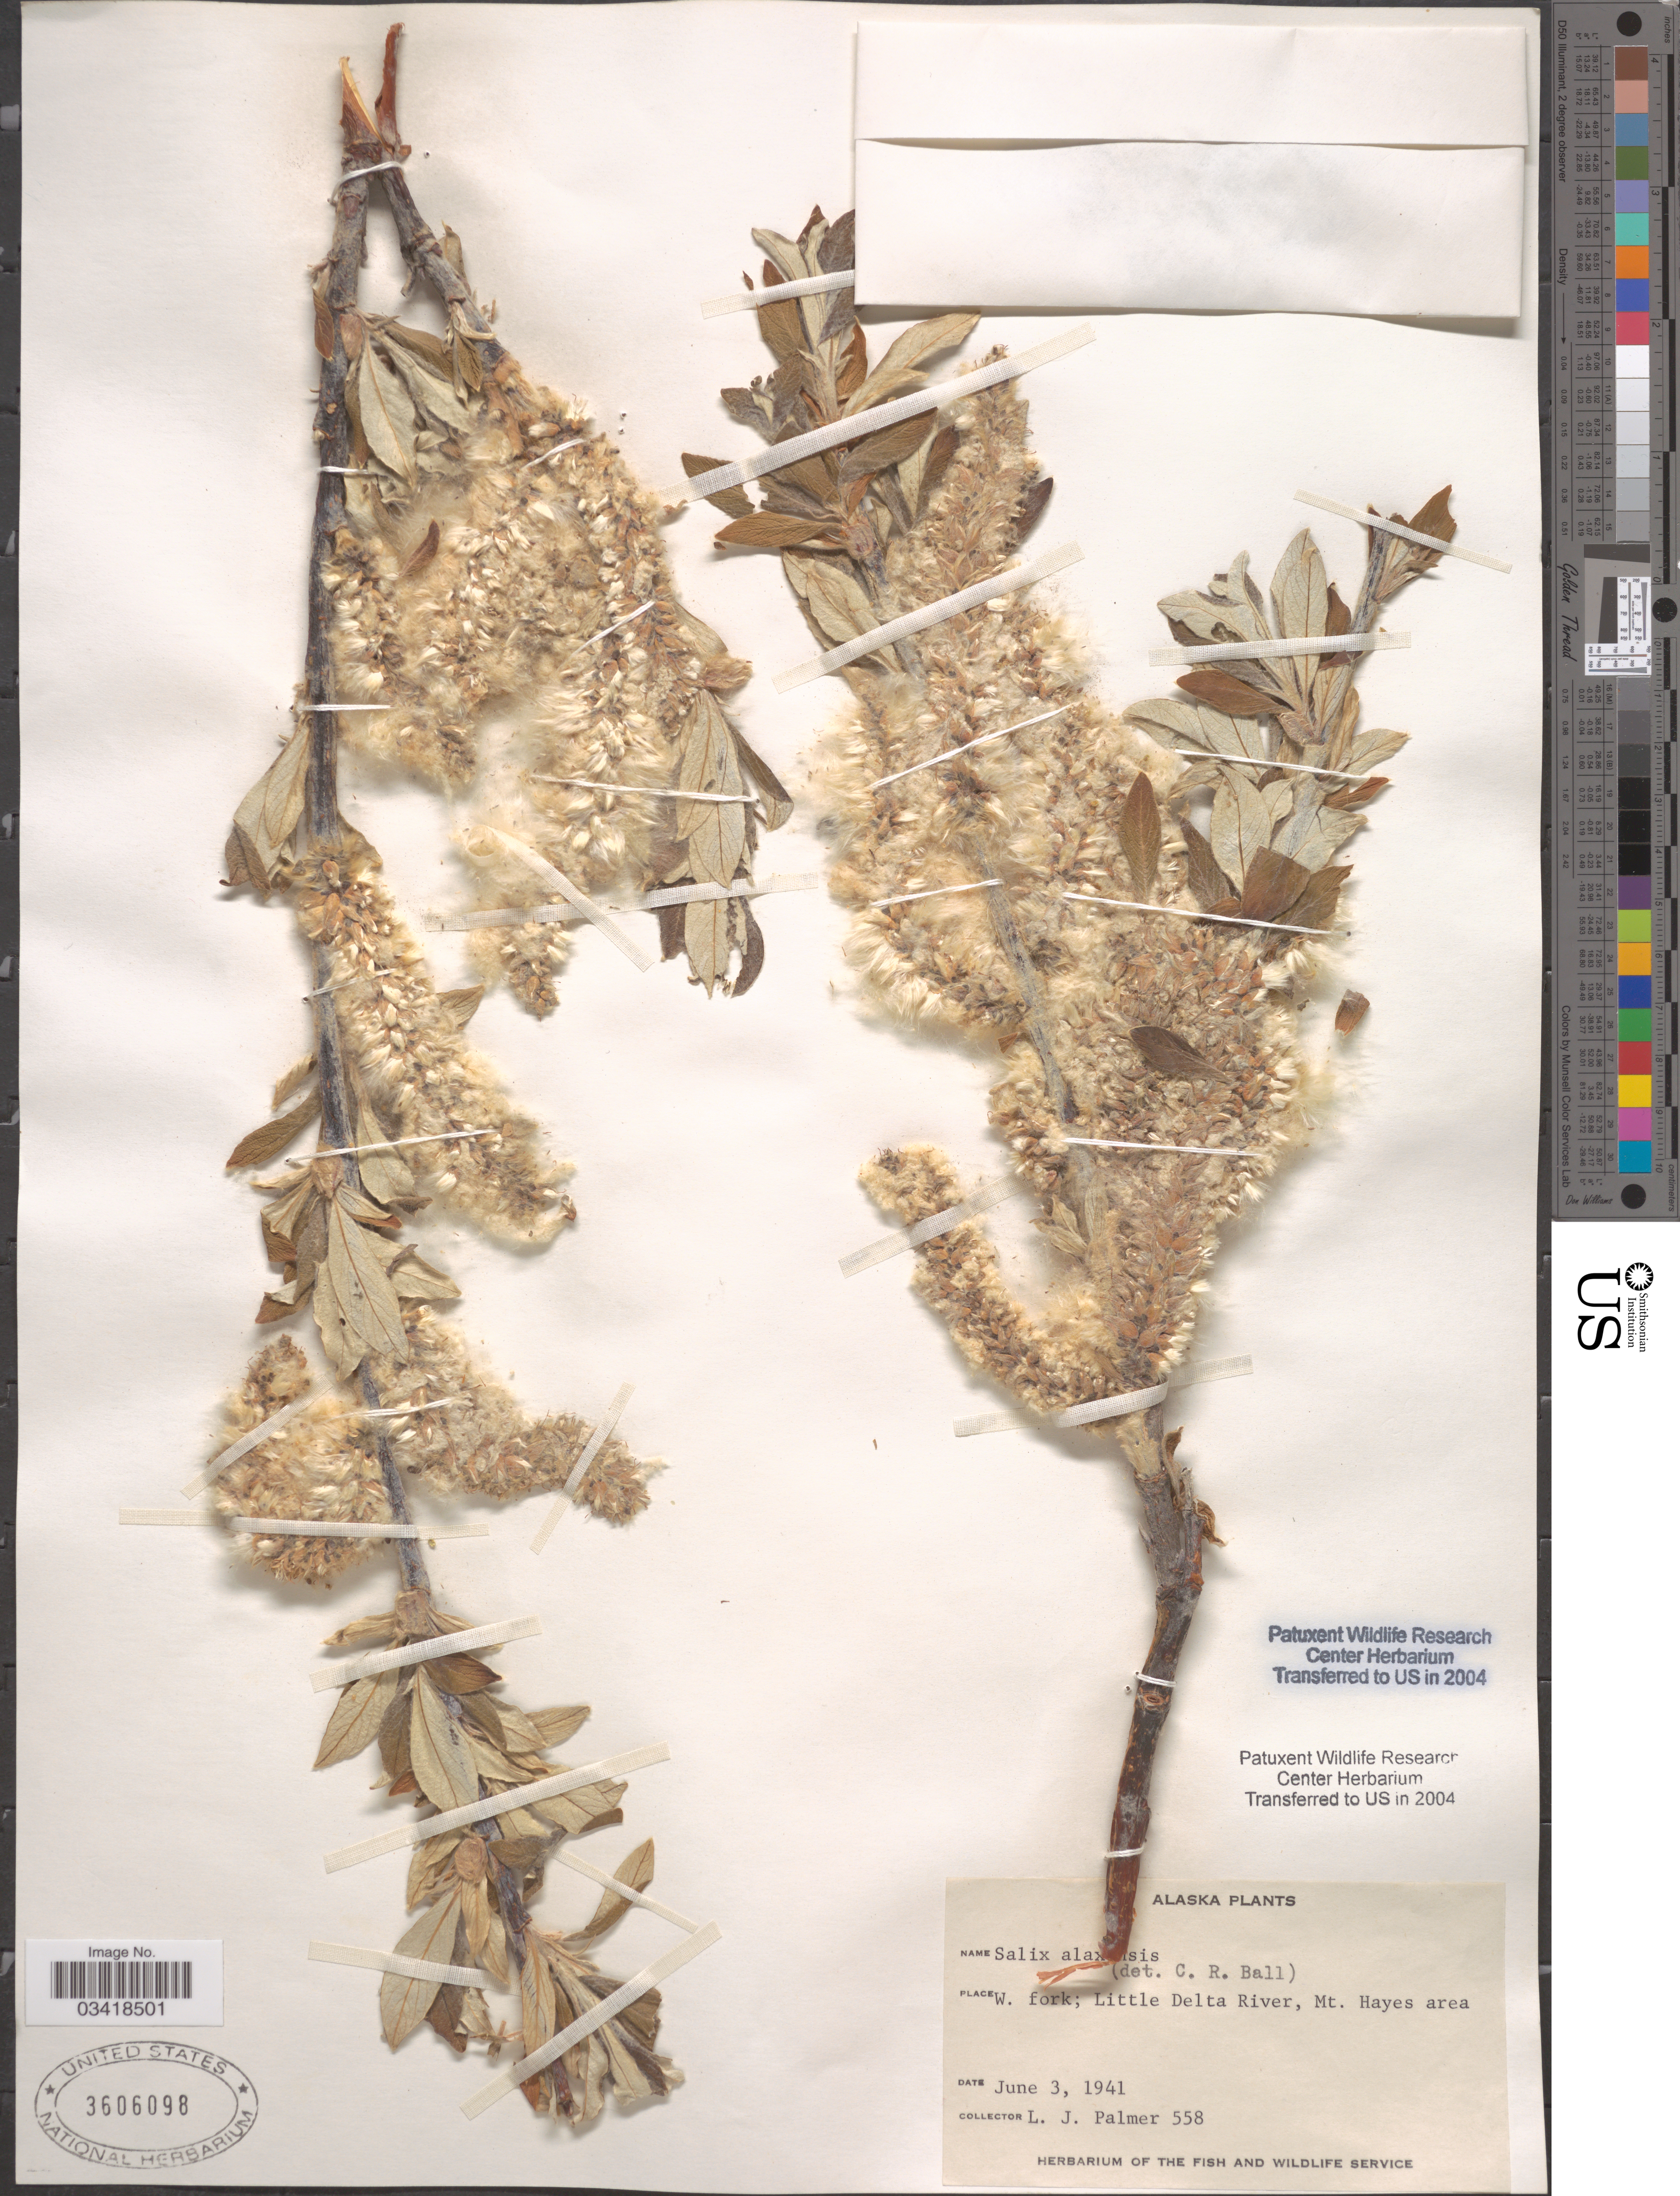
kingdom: Plantae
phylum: Tracheophyta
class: Magnoliopsida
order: Malpighiales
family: Salicaceae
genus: Salix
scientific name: Salix alaxensis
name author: (Andersson) Coville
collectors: L. J. Palmer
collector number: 558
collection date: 1941-06-03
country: United States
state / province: Alaska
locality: W. fork; Little Delta River, Mt. Hayes area.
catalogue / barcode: US 3606098